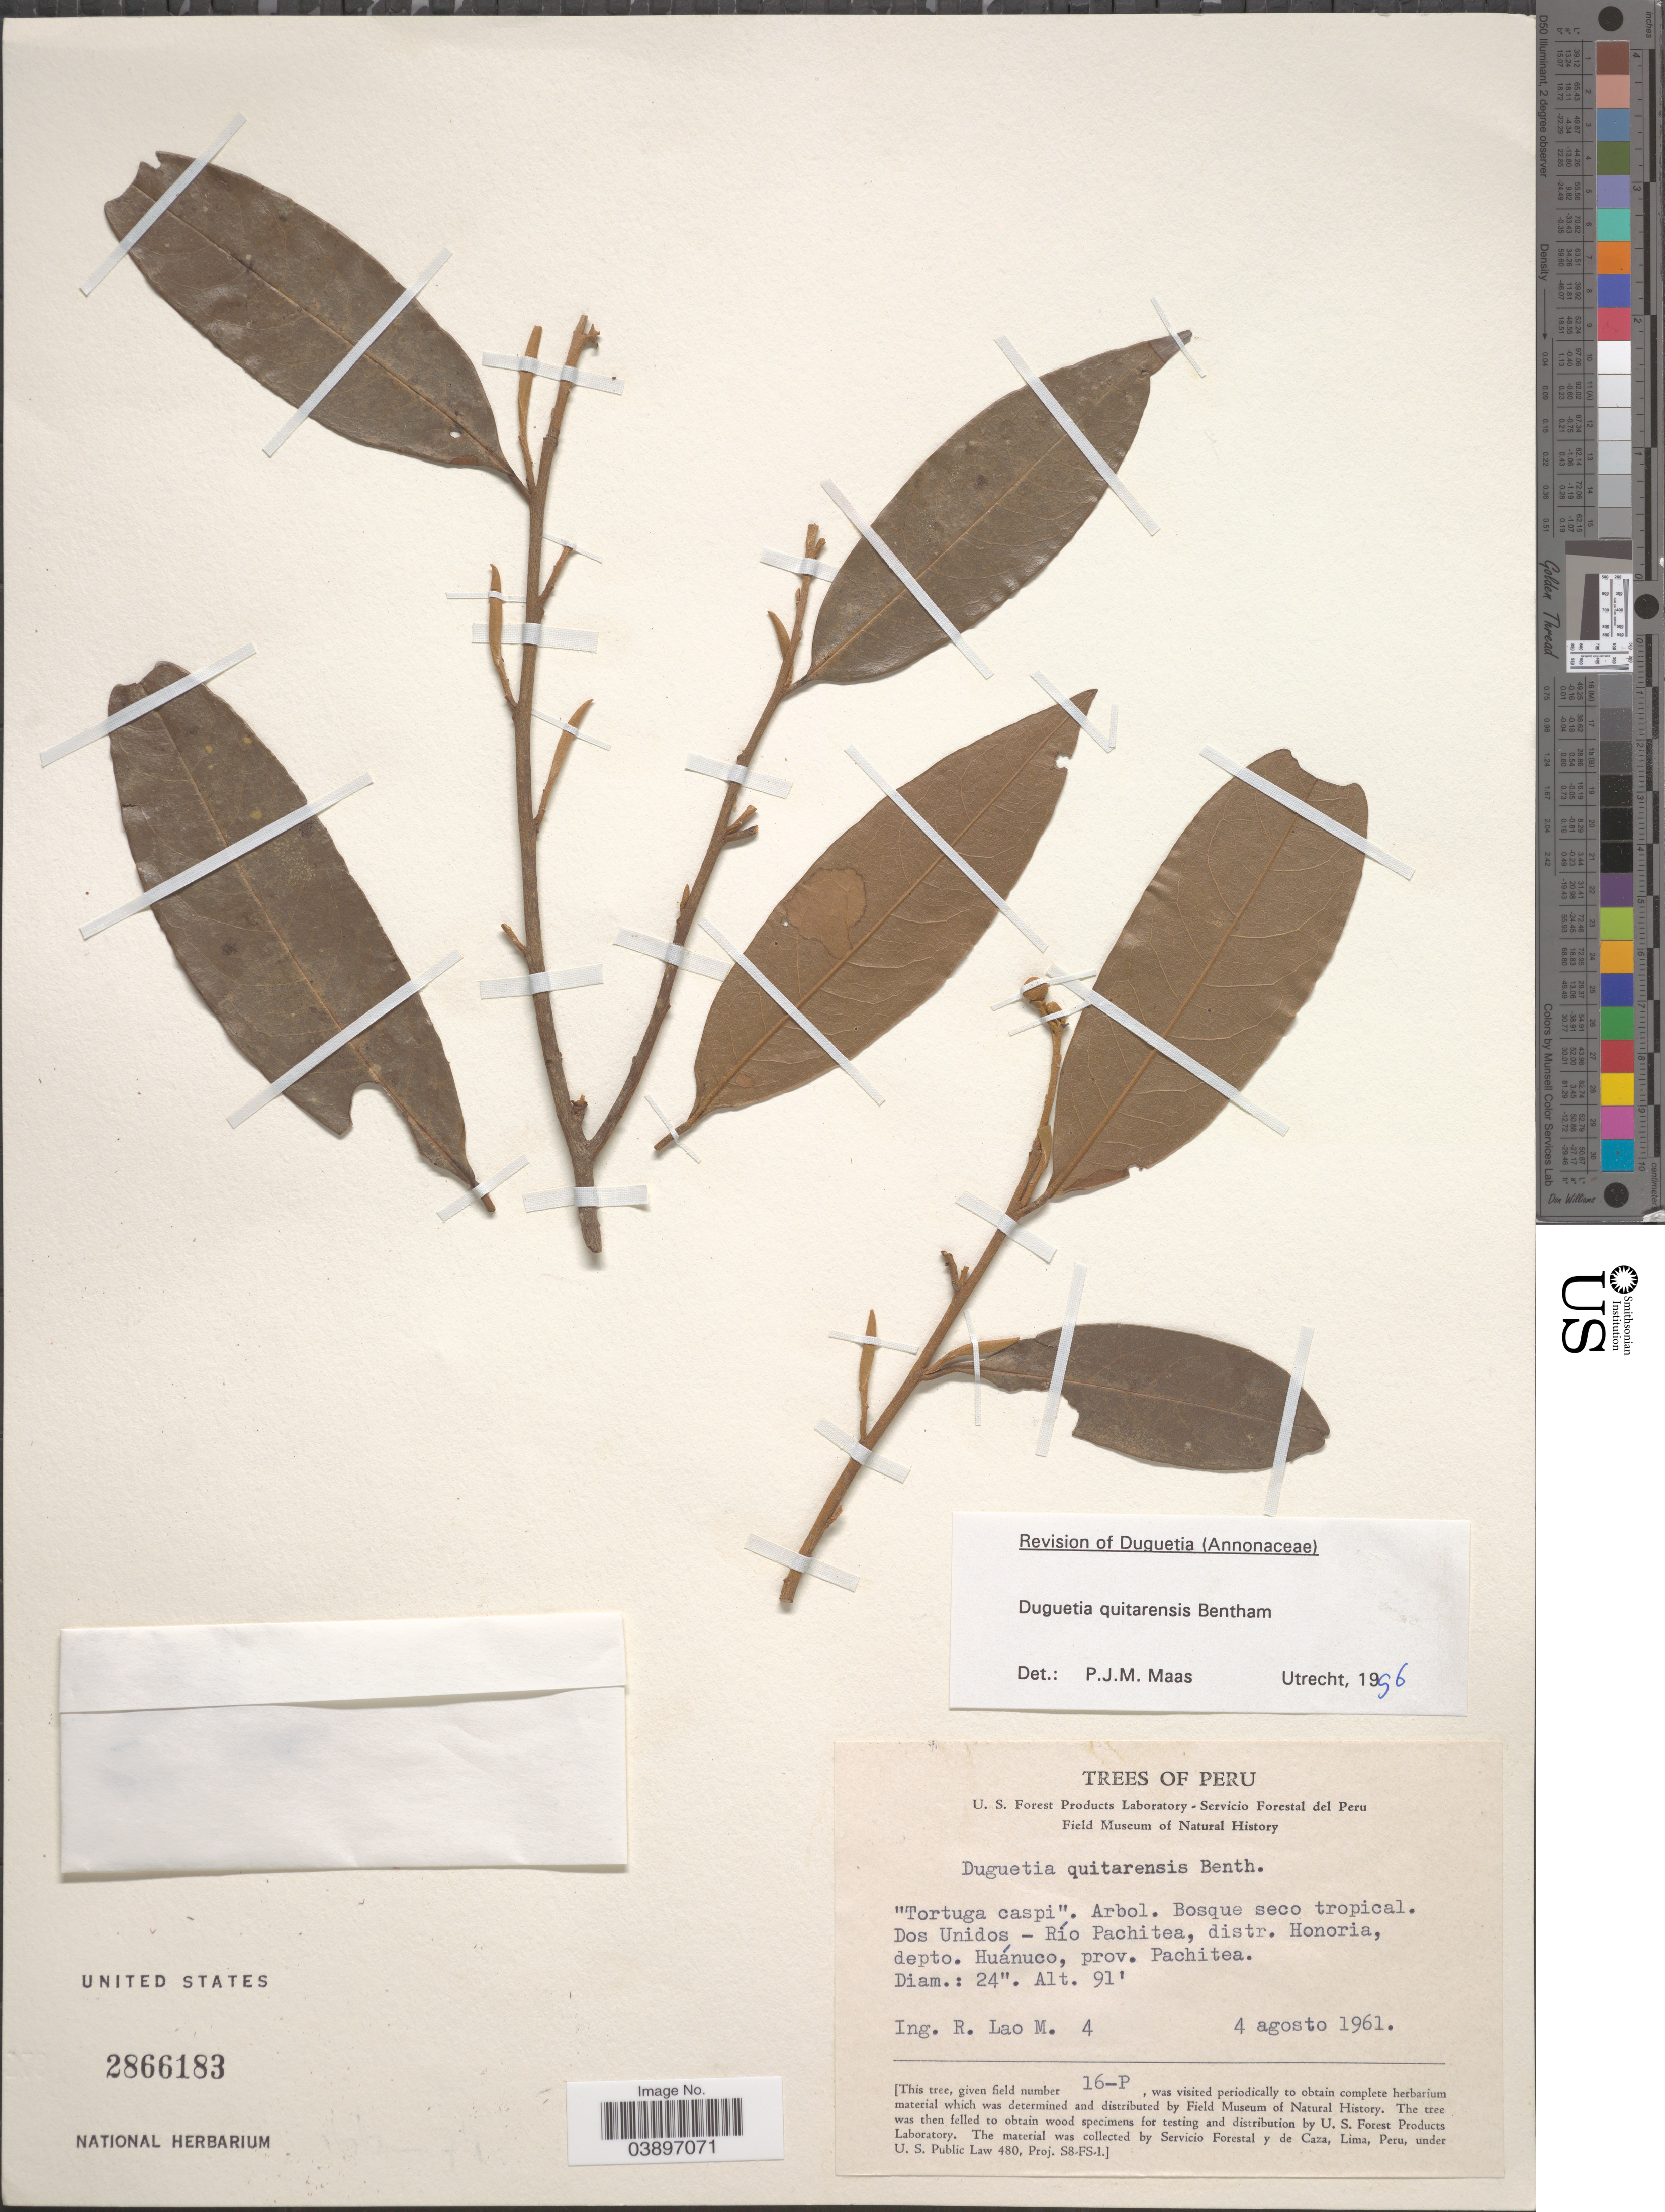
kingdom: Plantae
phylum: Tracheophyta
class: Magnoliopsida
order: Magnoliales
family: Annonaceae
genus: Duguetia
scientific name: Duguetia quitarensis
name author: Benth.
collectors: R. Lao M.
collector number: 4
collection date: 1961-08-04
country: Peru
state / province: Huánuco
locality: Dos unidos - Río Pachitea, distr. Honoria, depto. Huánuco, prov. Pachitea.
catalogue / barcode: US 2866183